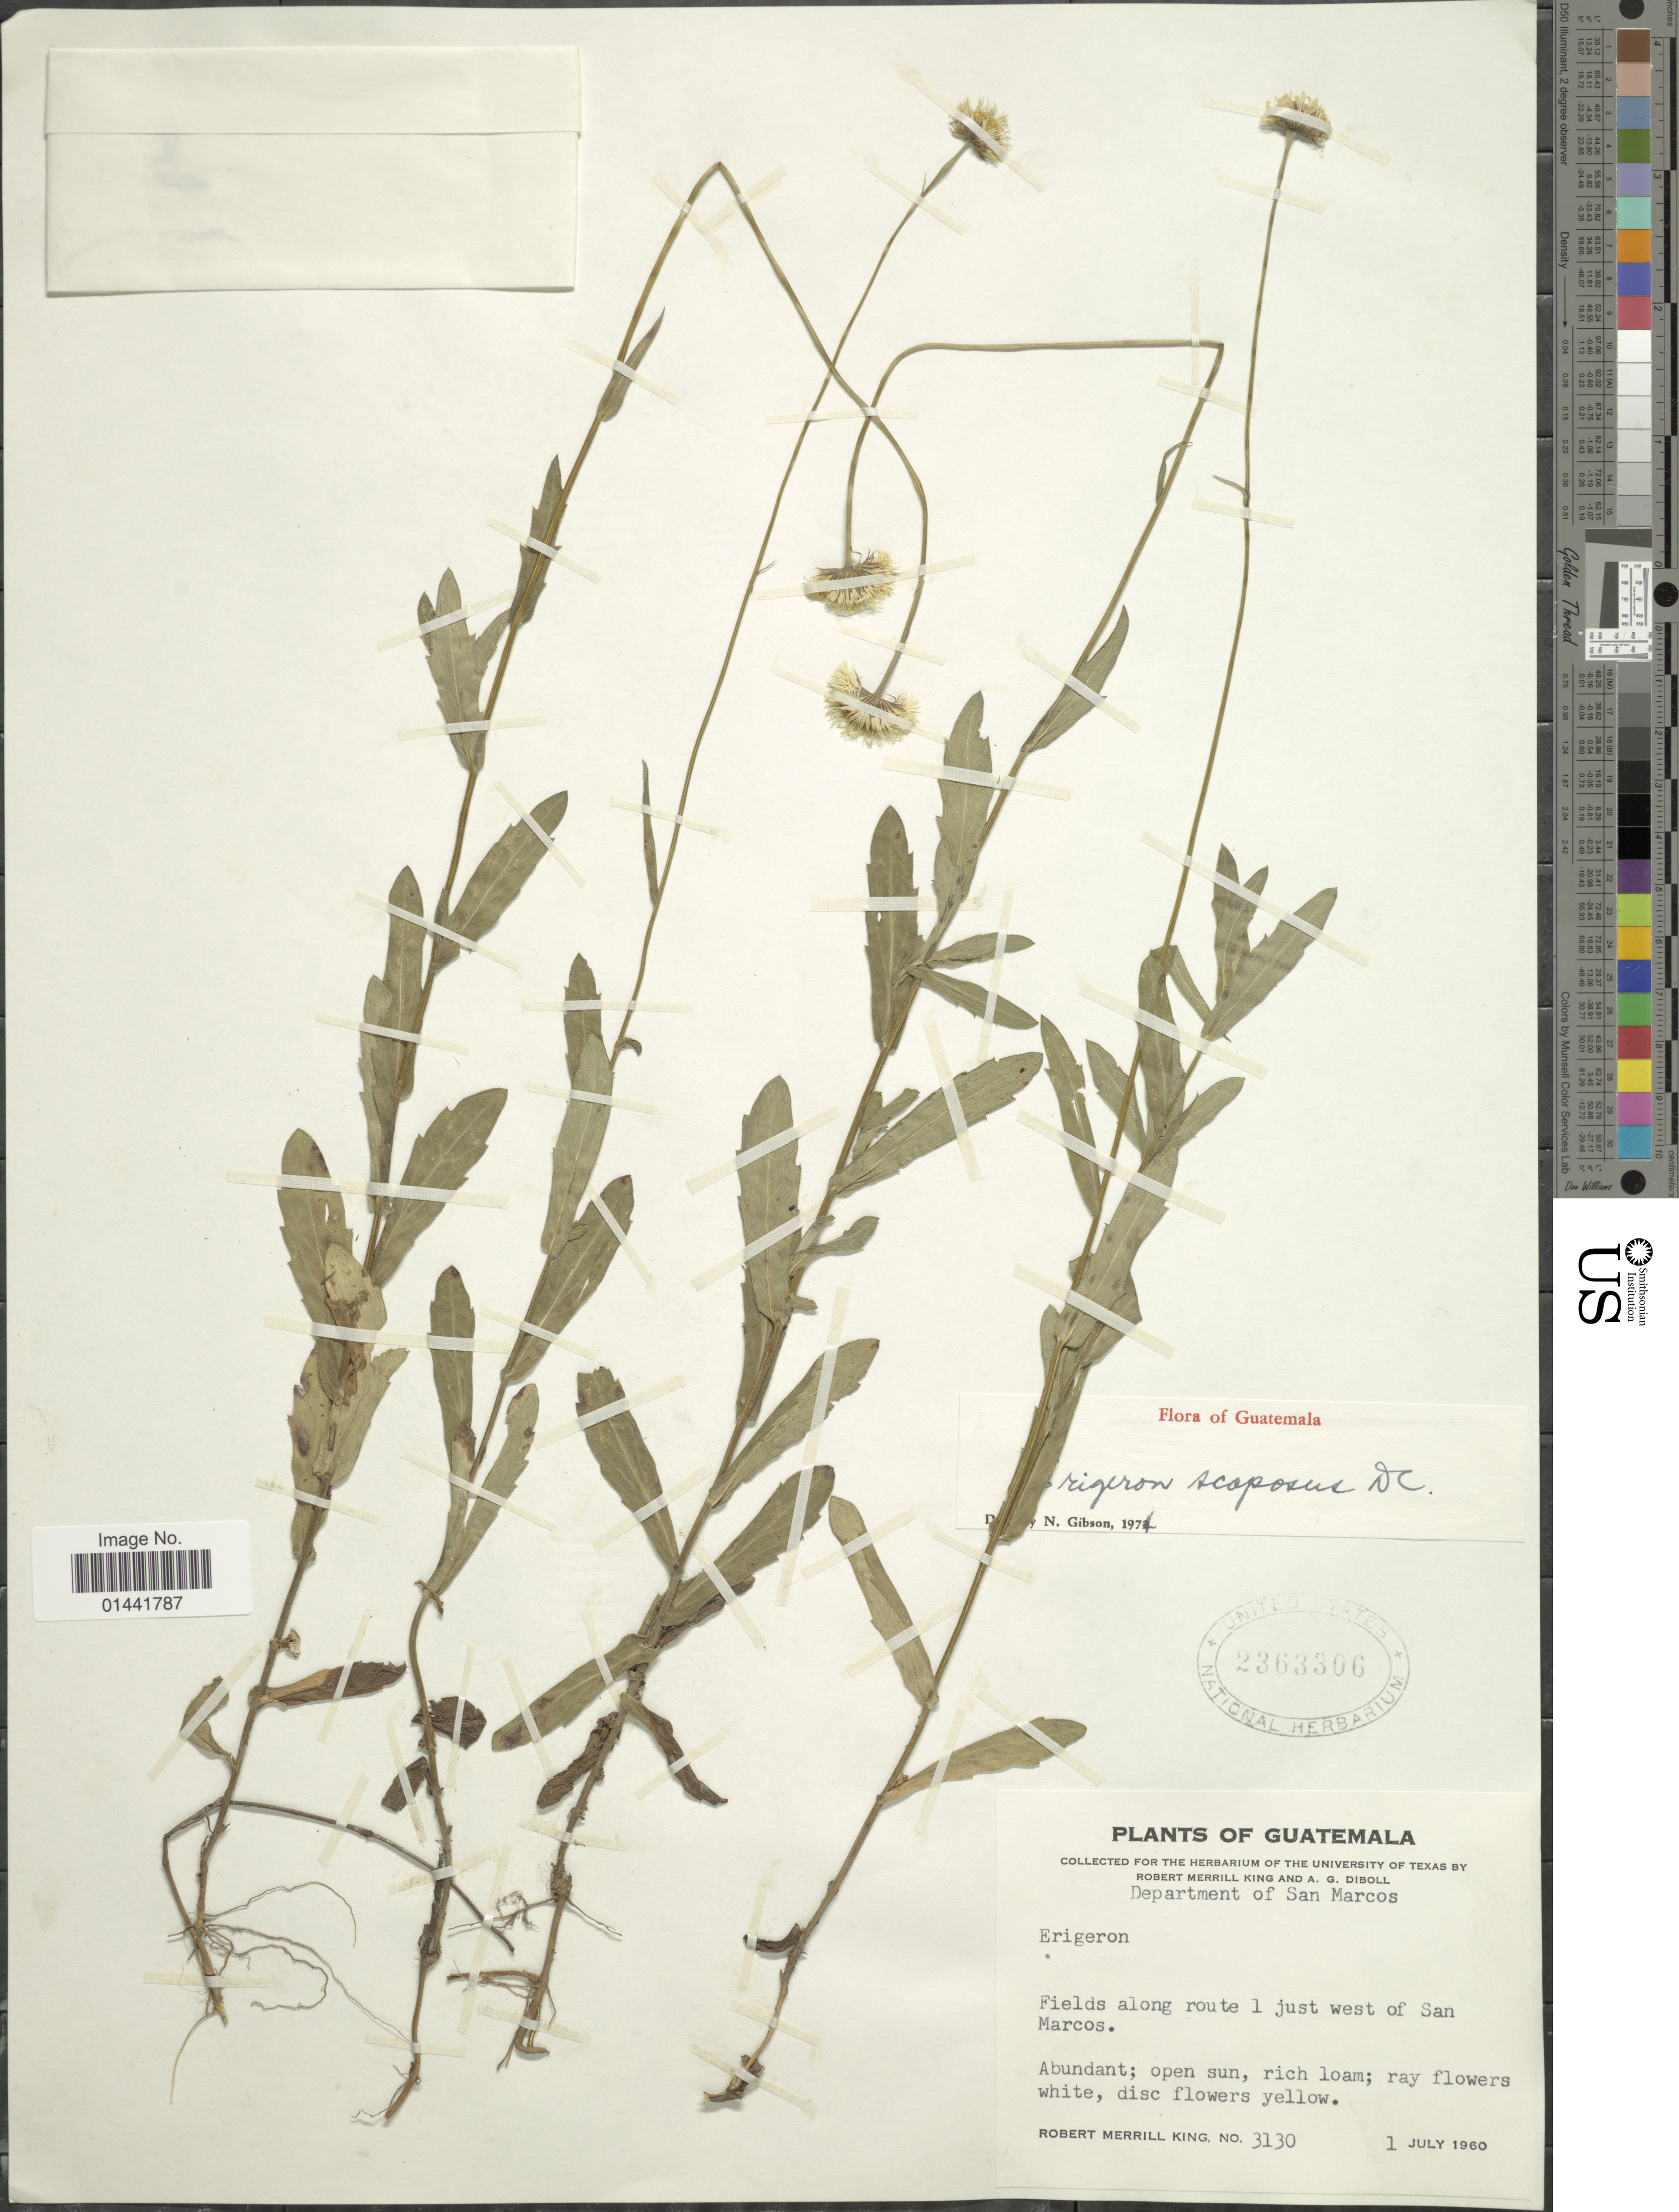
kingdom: Plantae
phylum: Tracheophyta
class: Magnoliopsida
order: Asterales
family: Asteraceae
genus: Erigeron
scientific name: Erigeron scaposus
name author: DC.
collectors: R. M. King & A. Diboll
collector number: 3130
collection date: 1960-07-01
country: Guatemala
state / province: San Marcos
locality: Fields along route 1 just west of San Marcos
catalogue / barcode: US 2363306